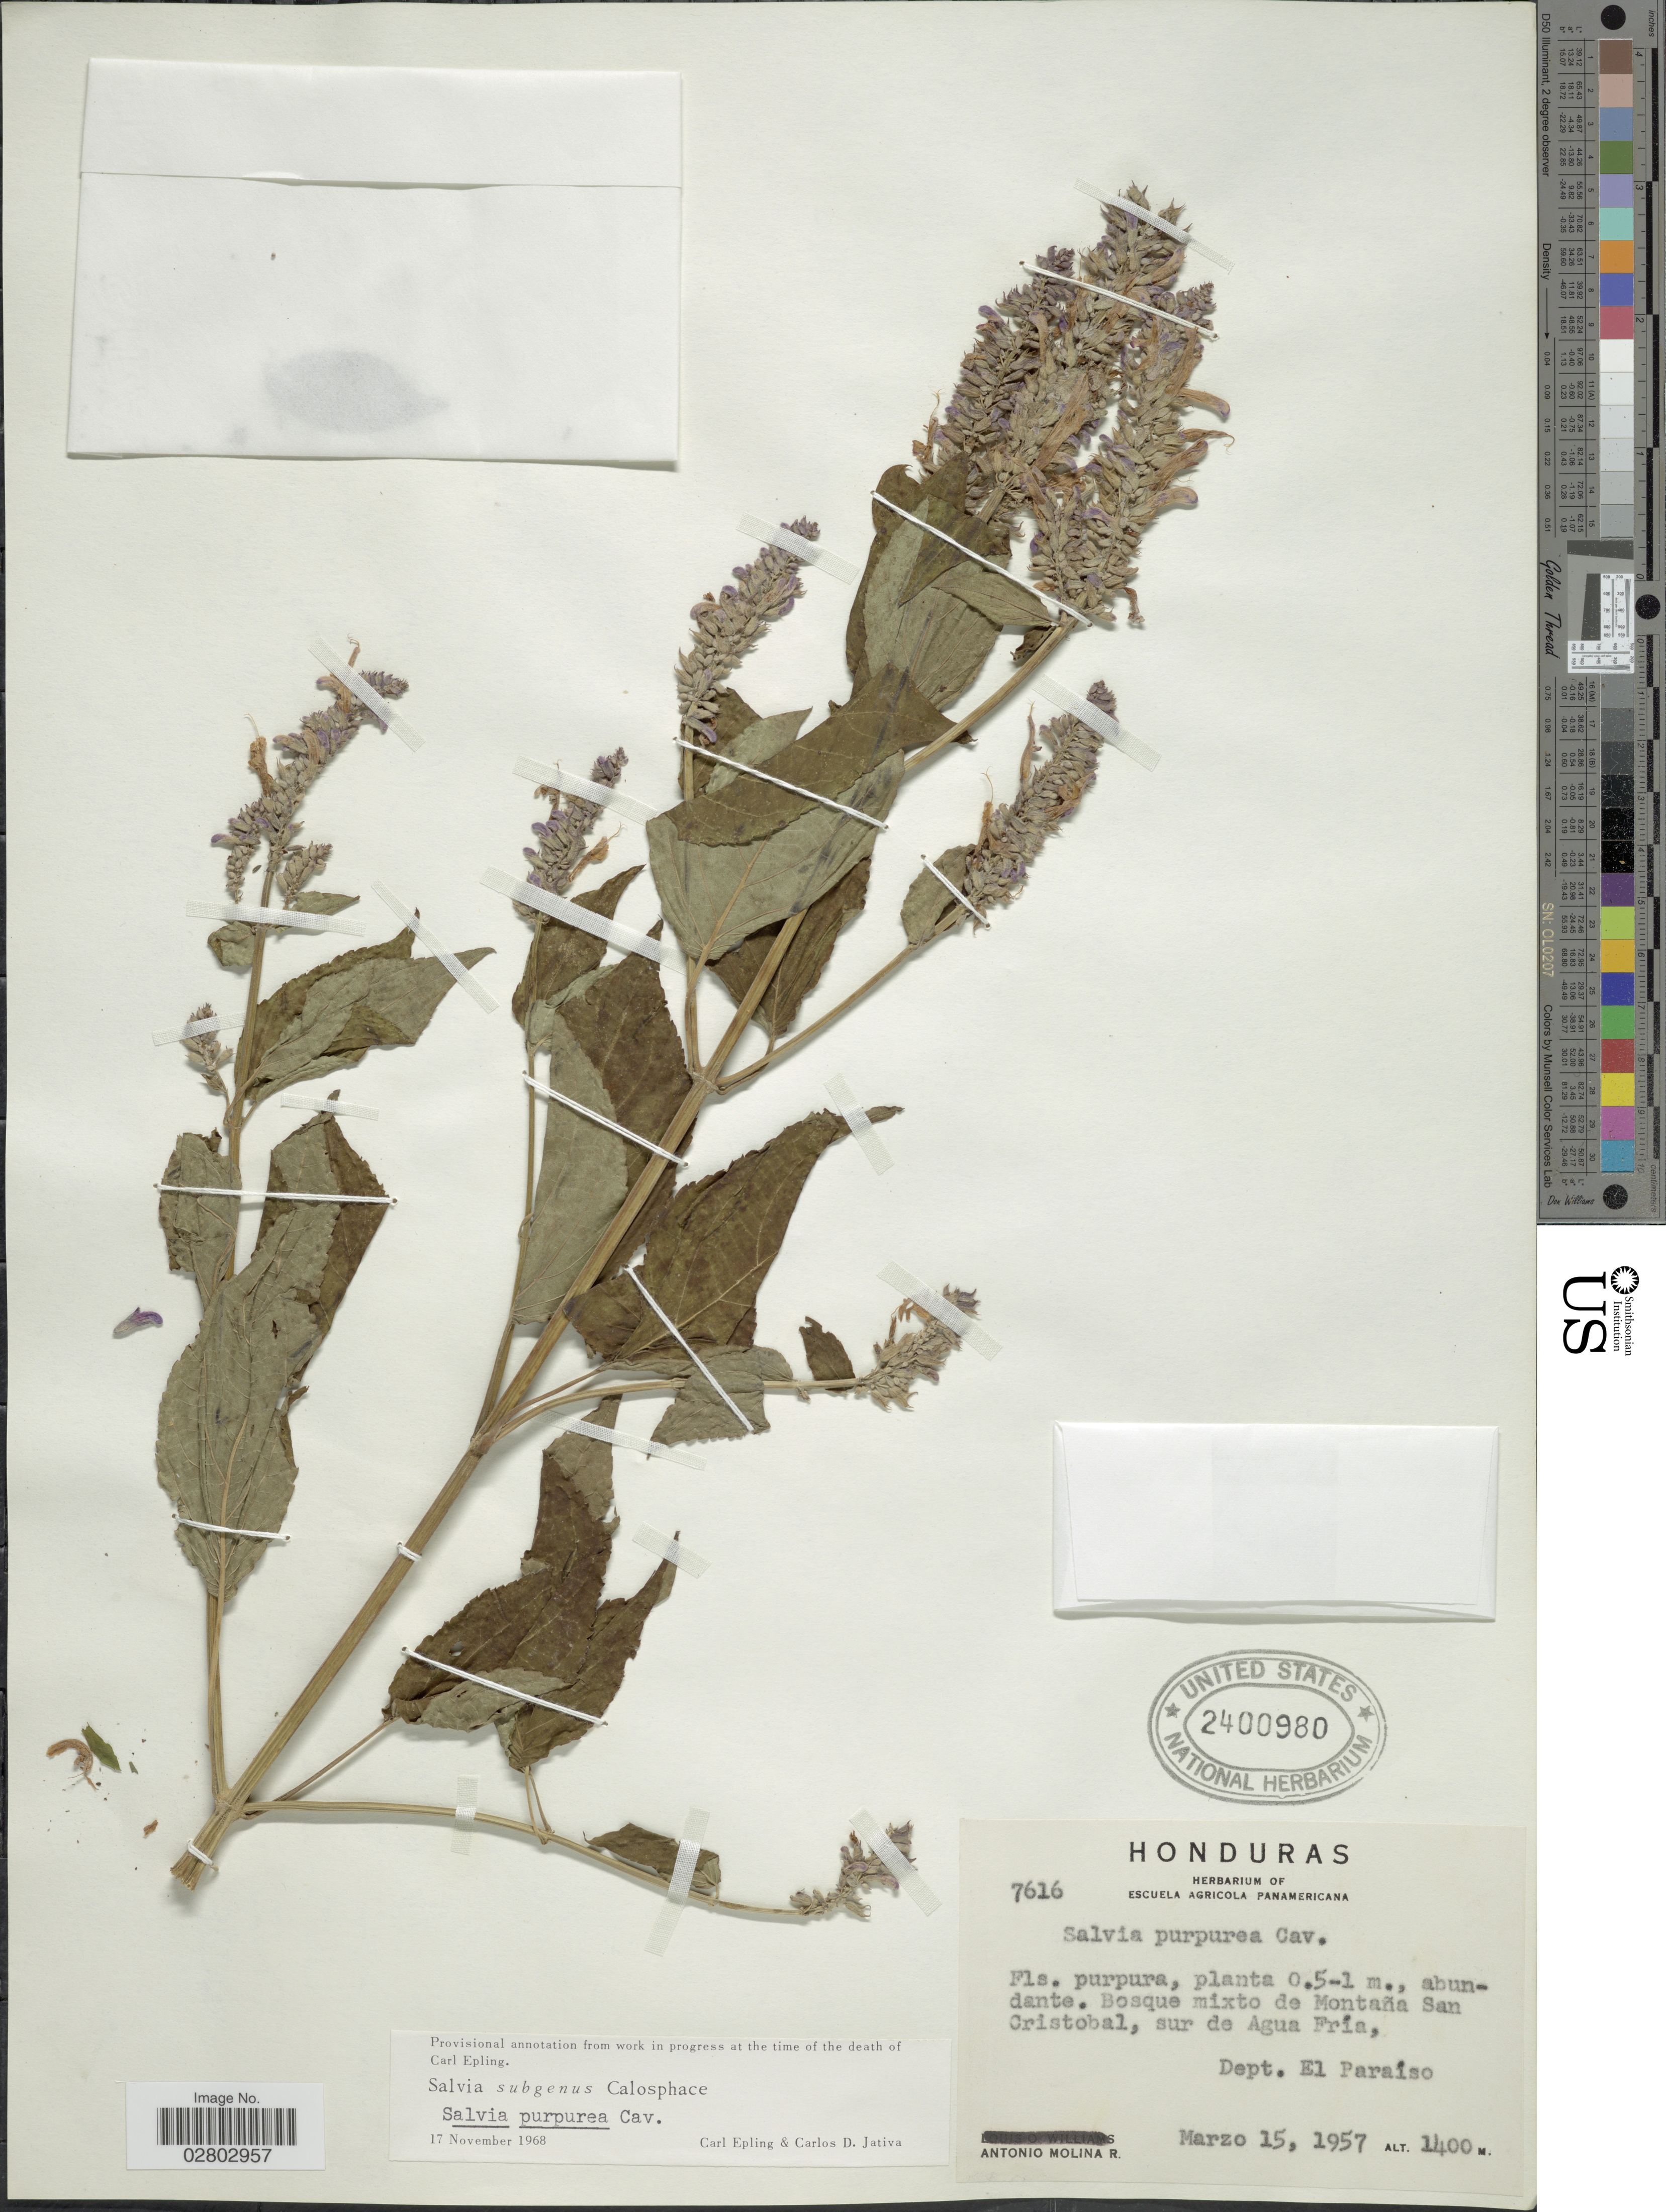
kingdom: Plantae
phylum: Tracheophyta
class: Magnoliopsida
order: Lamiales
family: Lamiaceae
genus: Salvia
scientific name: Salvia purpurea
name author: Cav.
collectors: A. Molina R.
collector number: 7616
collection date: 1957-03-15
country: Honduras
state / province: El Paraíso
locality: Bosque mixto de Montaña San Cristobal, sur de Agua Fría, Dept. El Paraíso.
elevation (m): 1400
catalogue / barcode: US 2400980